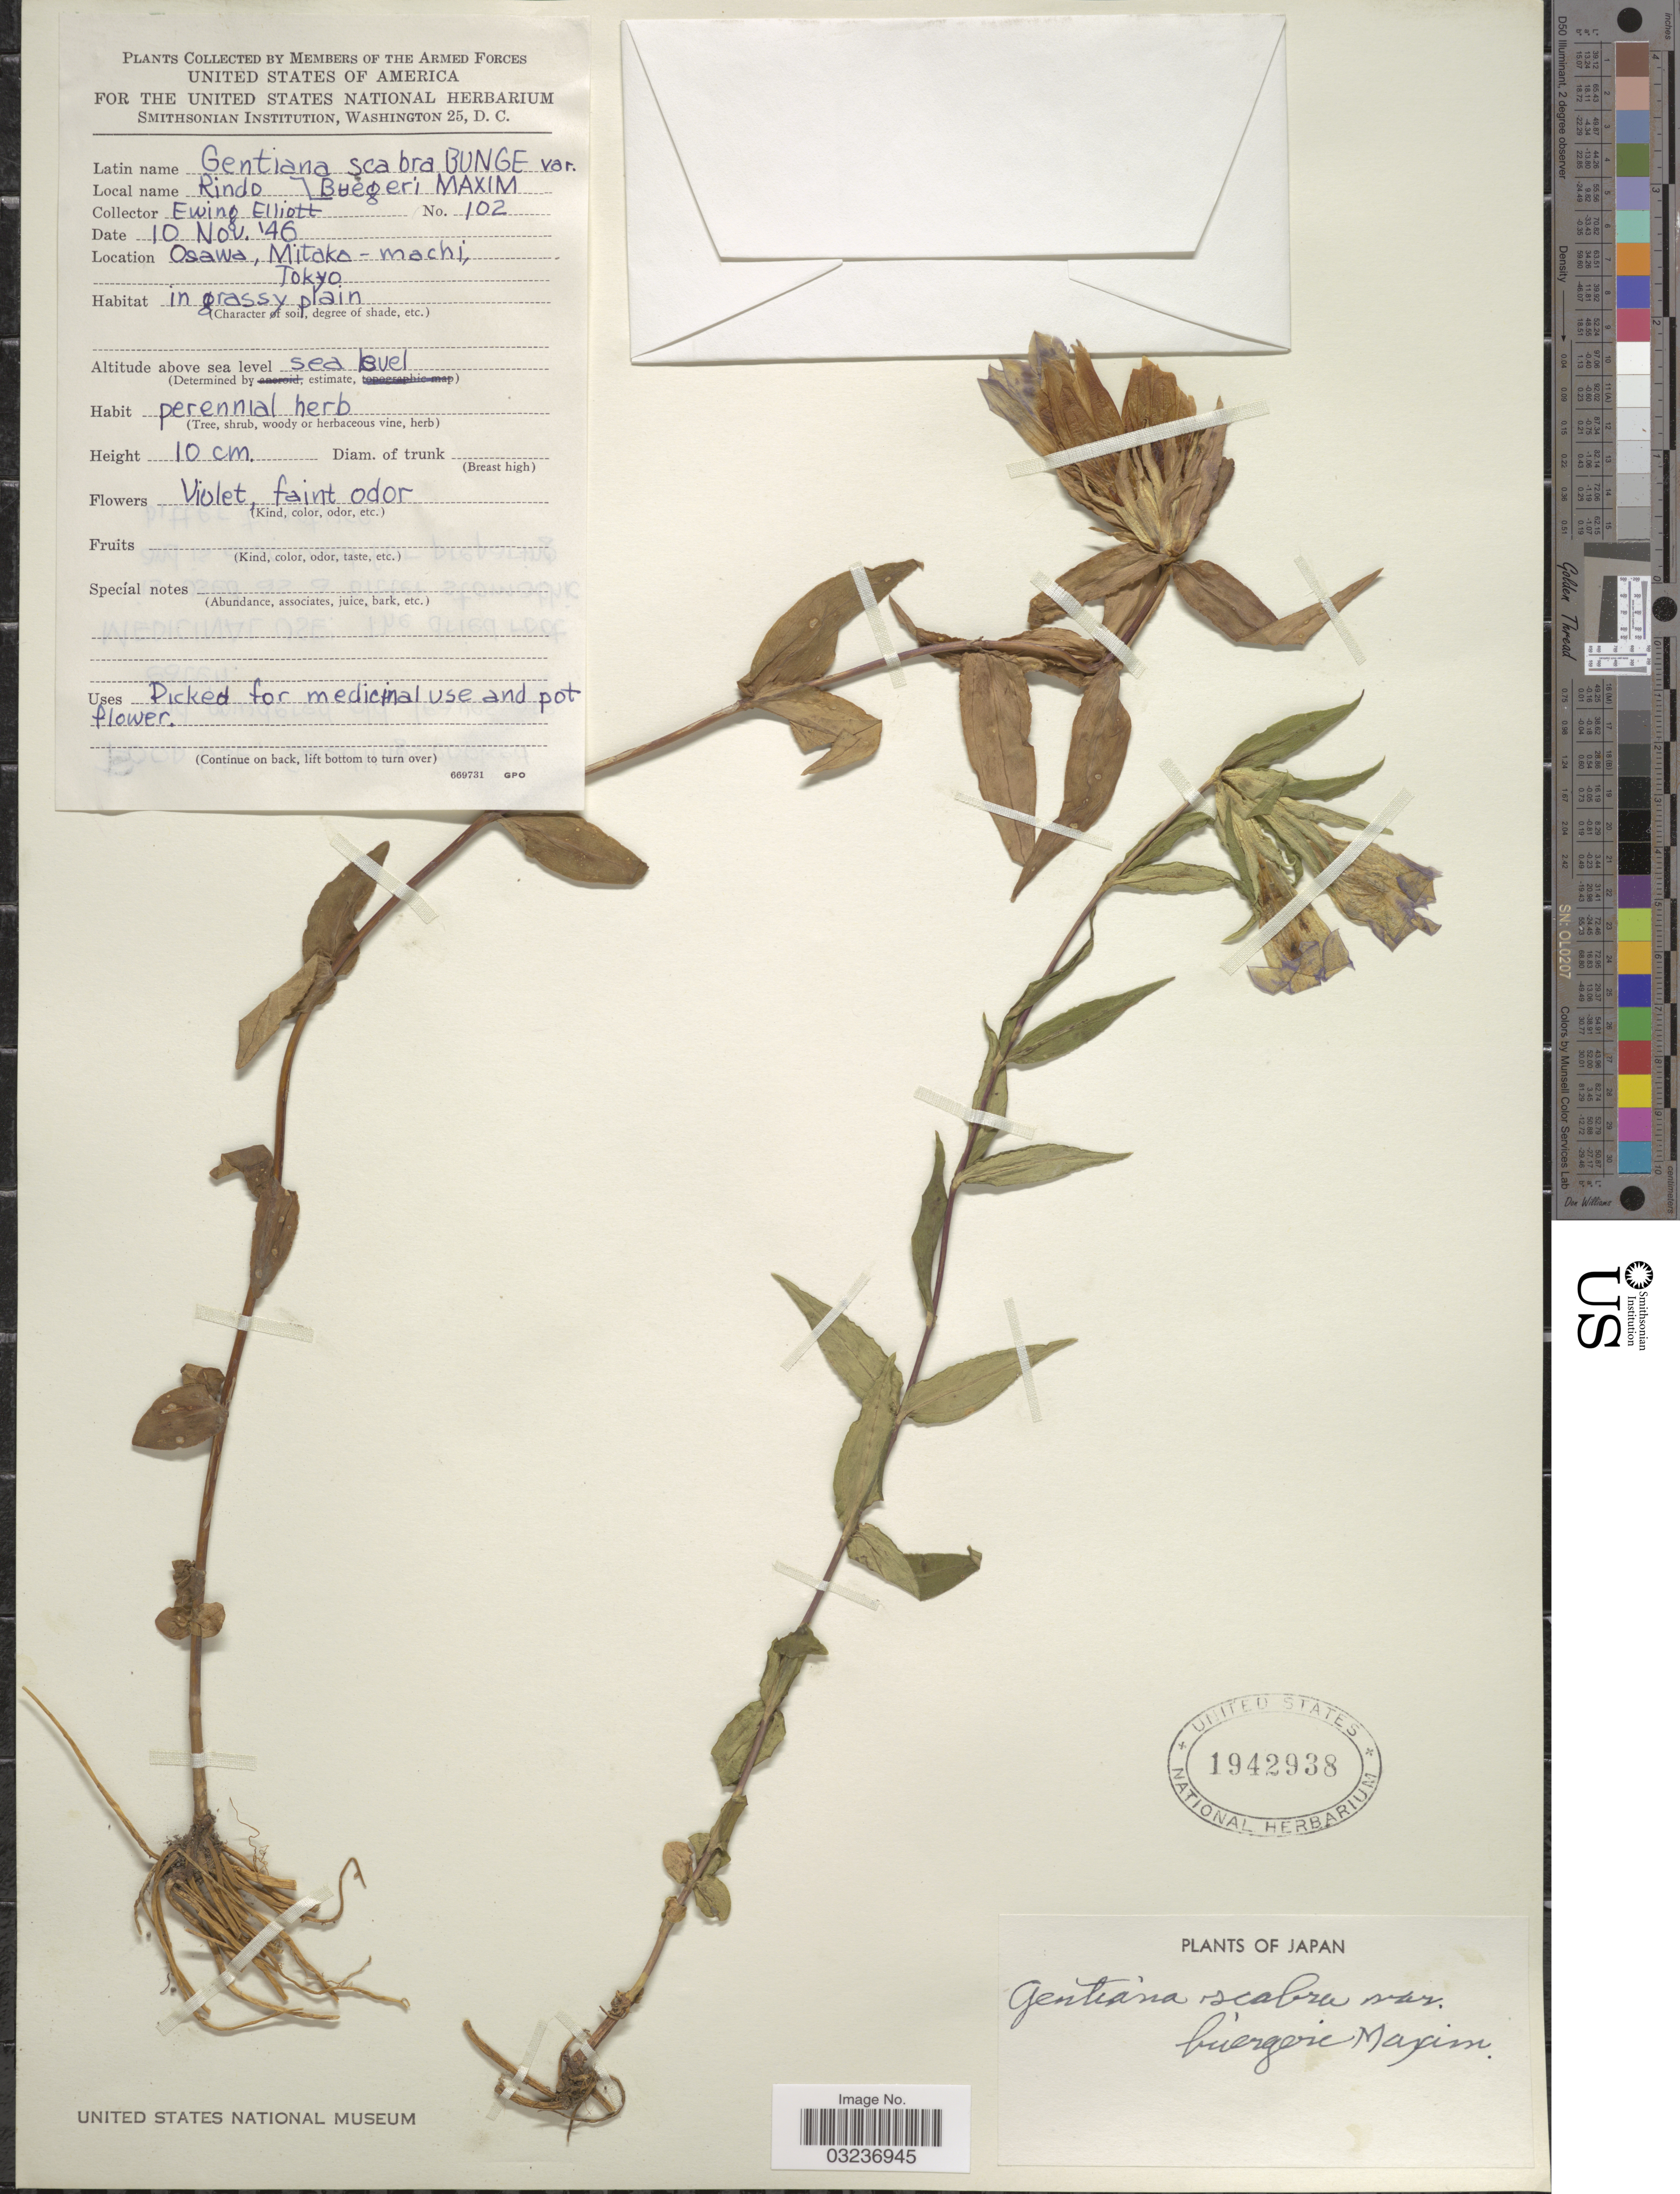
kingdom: Plantae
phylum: Tracheophyta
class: Magnoliopsida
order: Gentianales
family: Gentianaceae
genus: Gentiana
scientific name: Gentiana scabra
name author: Bunge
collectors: E. Elliott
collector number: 102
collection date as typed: Transcribed d/m/y: 10/11/46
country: Japan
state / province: Tokyo, Federal City of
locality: Osawa, Mitaka-machi, Tokyo.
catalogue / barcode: US 1942938